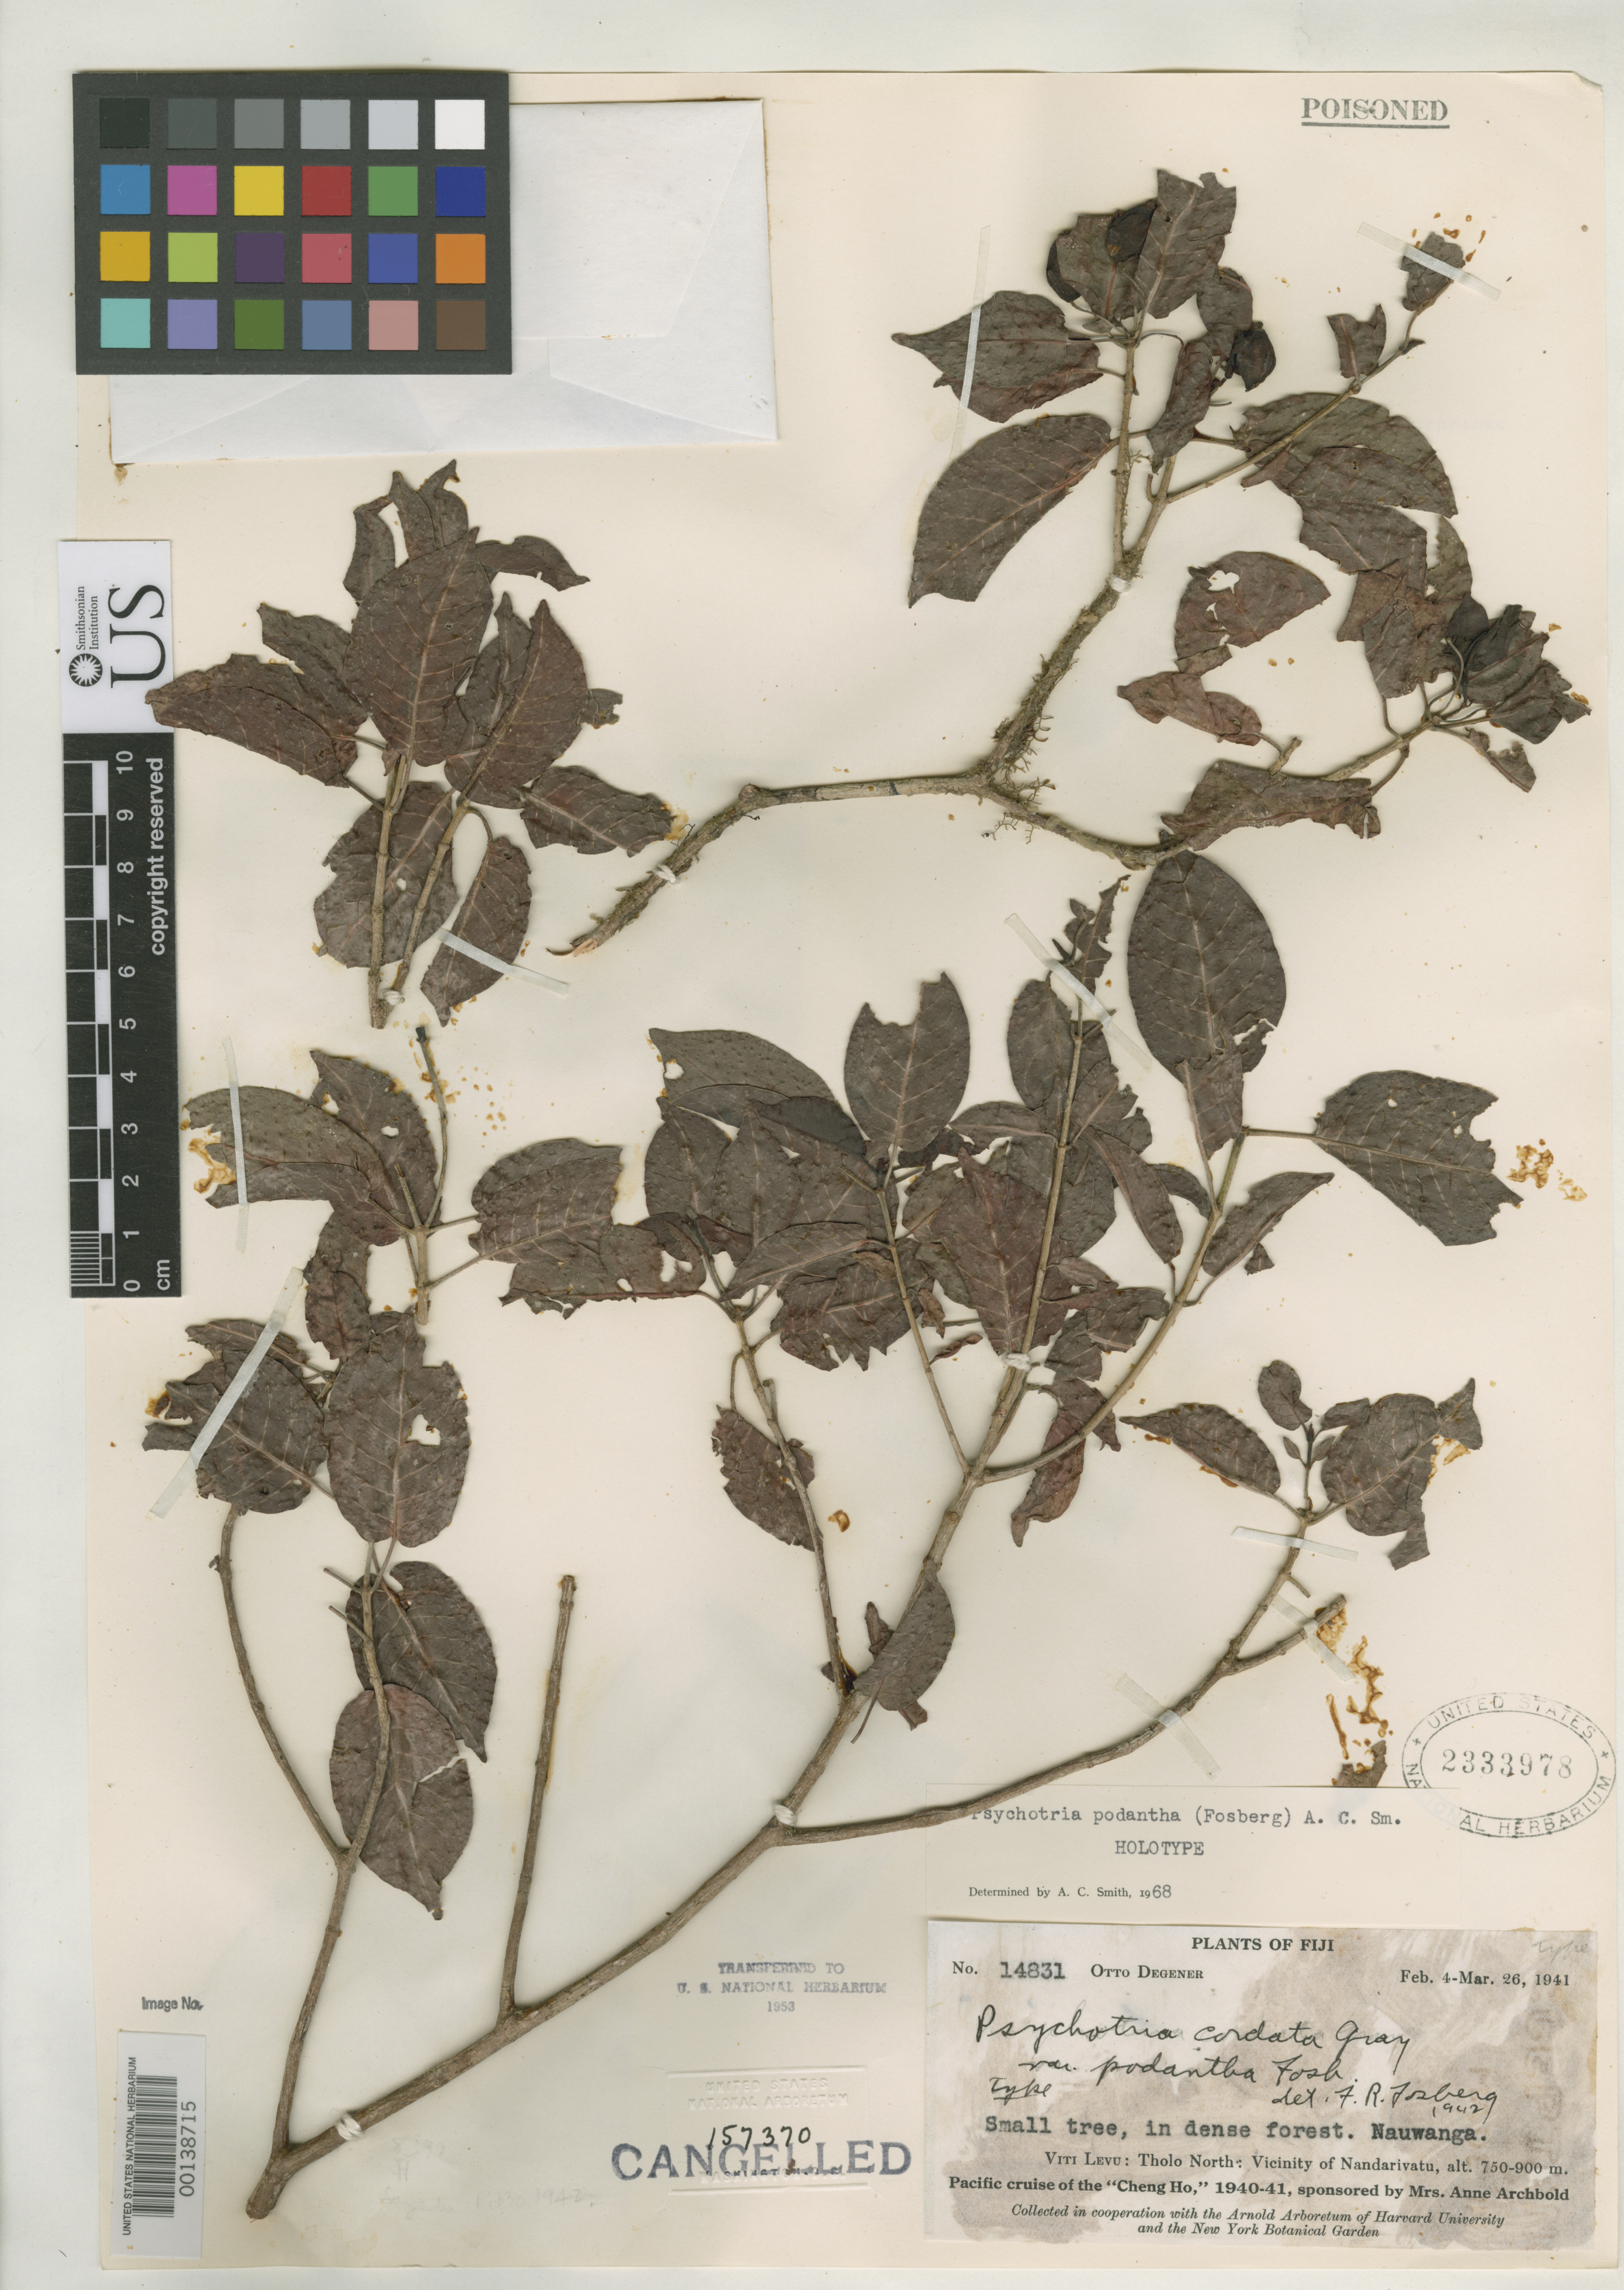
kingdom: Plantae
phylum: Tracheophyta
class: Magnoliopsida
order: Gentianales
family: Rubiaceae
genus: Psychotria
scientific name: Psychotria cordata var. podantha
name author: Fosberg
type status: Holotype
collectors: O. Degener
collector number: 14831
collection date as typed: Feb 1941 to -- Mar 1941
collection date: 1941-02/1941-03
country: Fiji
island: Viti Levu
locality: Tholo North, Nauwanga, vicinity of Nandarivatu. [Viti Levu Group]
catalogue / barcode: US 2333978